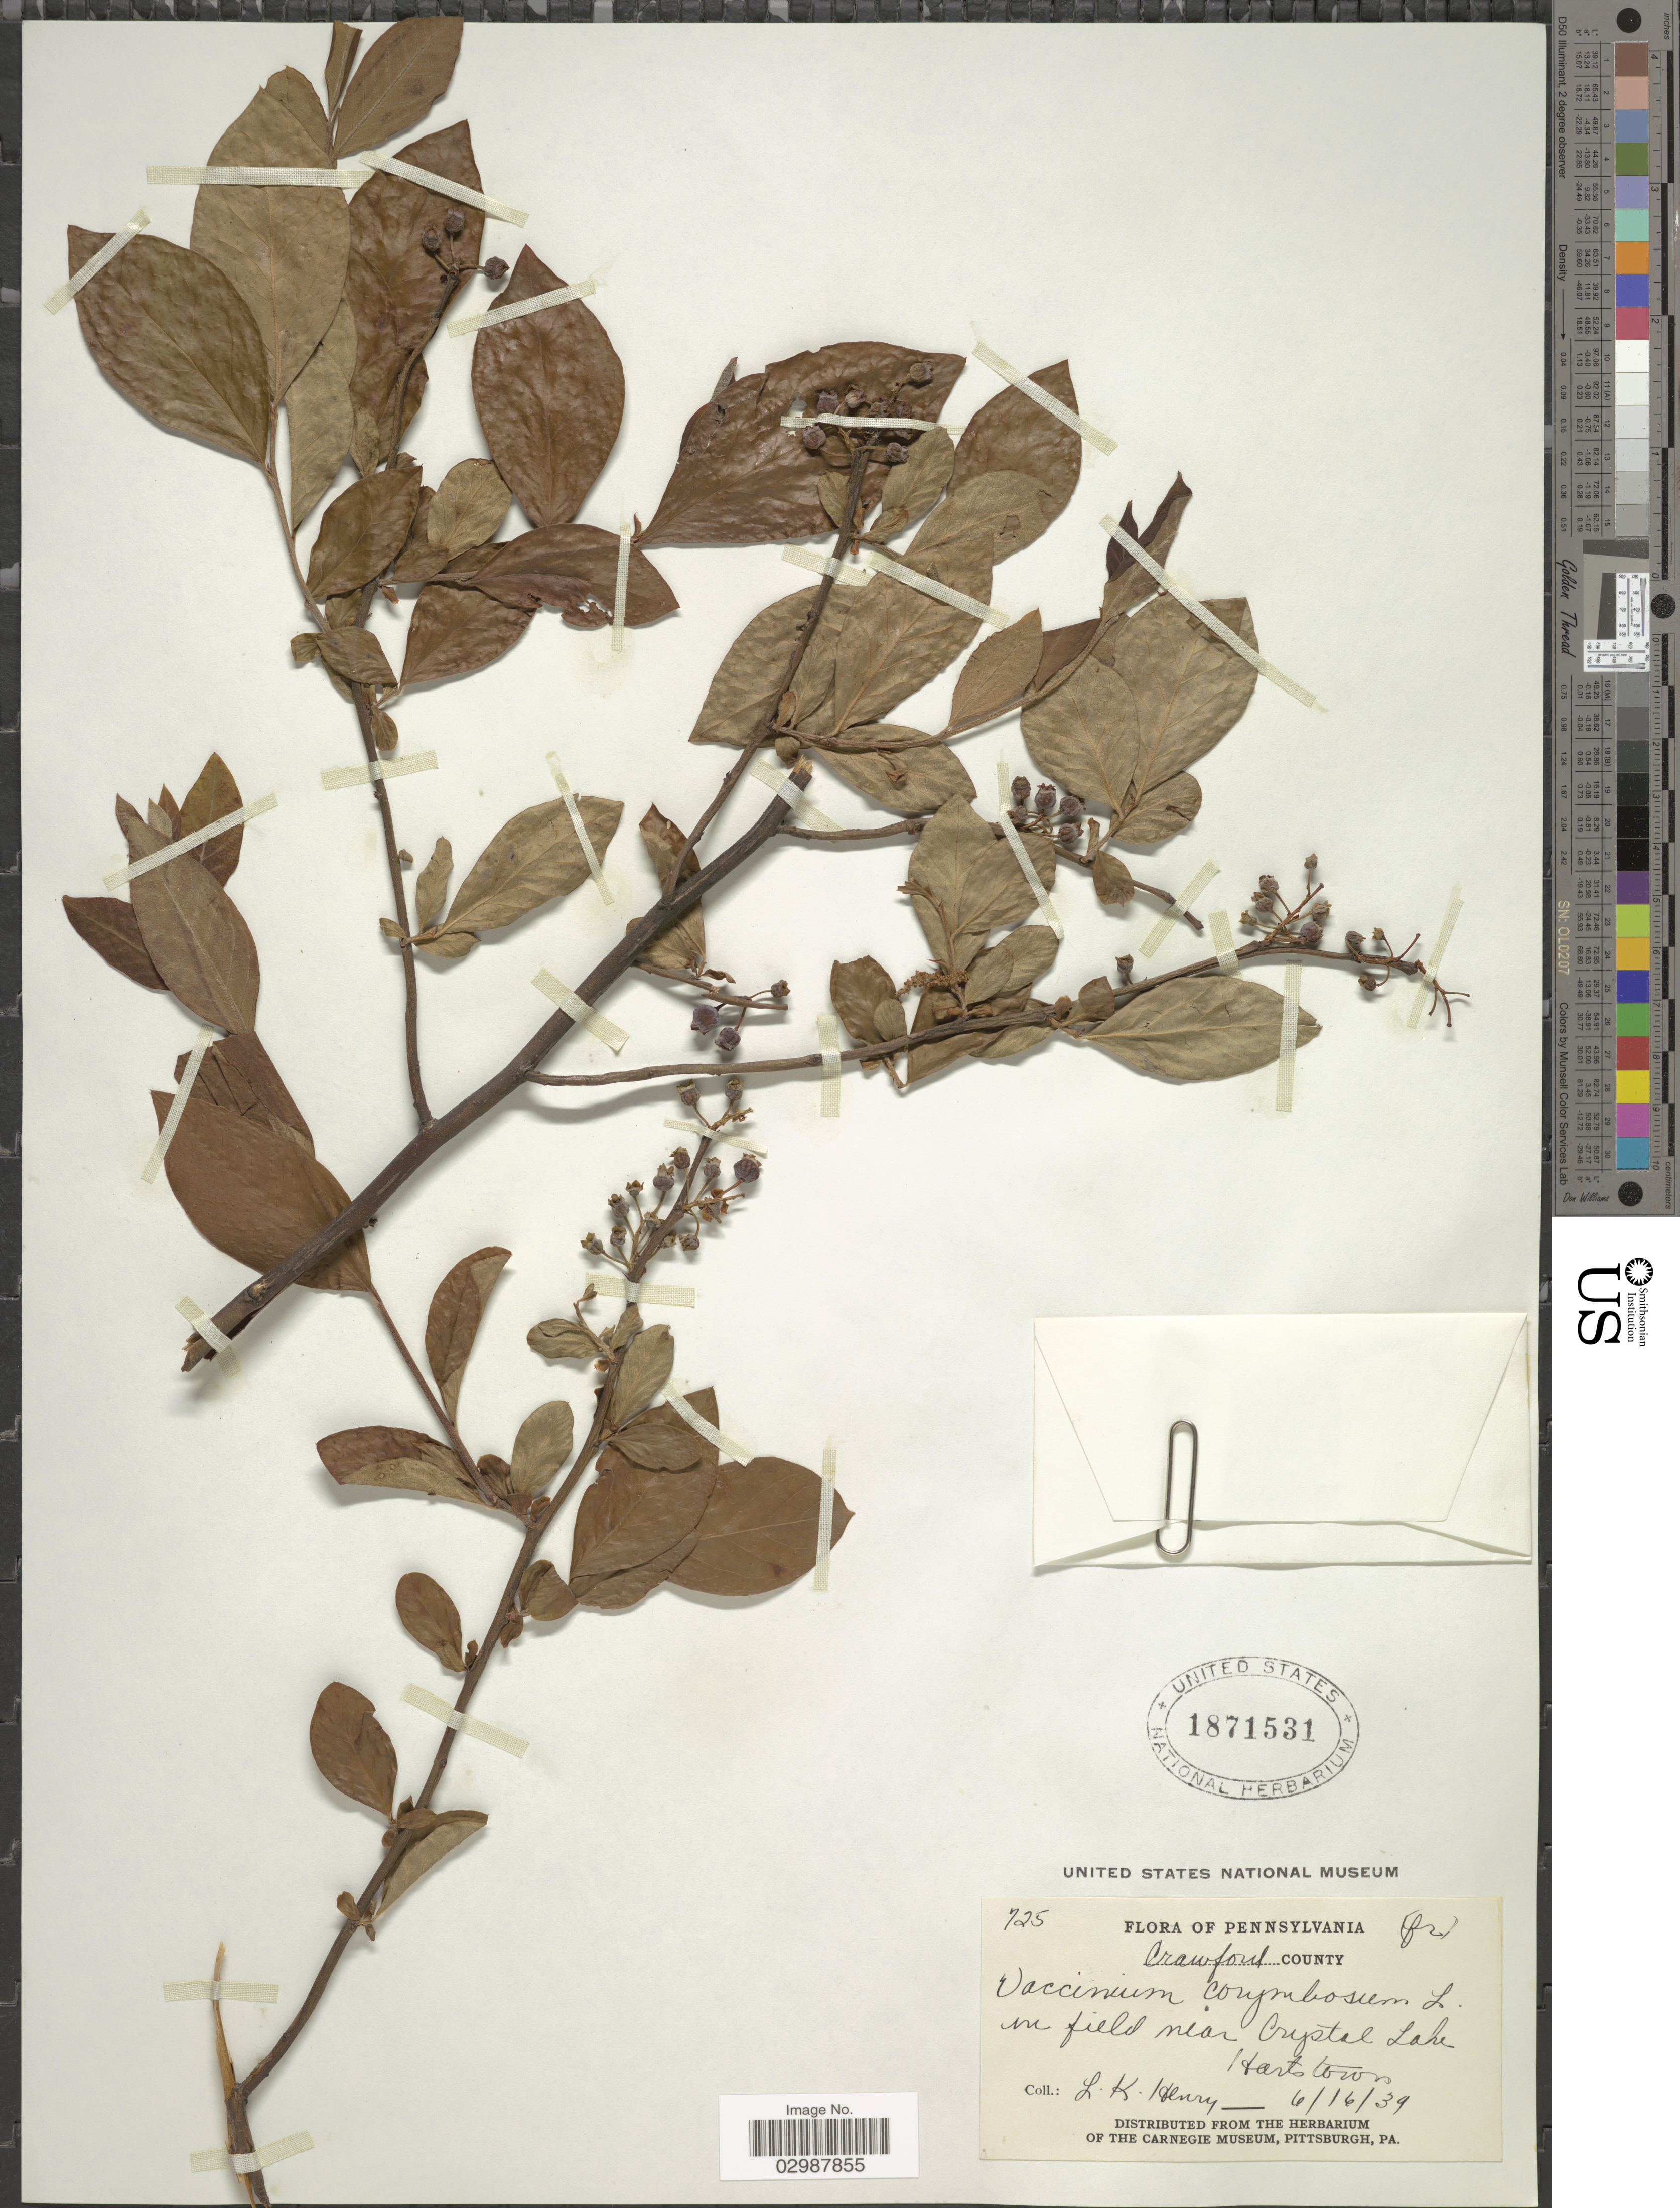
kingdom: Plantae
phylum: Tracheophyta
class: Magnoliopsida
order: Ericales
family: Ericaceae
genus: Vaccinium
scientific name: Vaccinium corymbosum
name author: L.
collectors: L. K. Henry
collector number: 725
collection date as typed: Transcribed d/m/y: 16/6/39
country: United States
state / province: Pennsylvania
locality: Crawford County. In field near Crystal Lake Hartstown.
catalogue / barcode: US 1871531